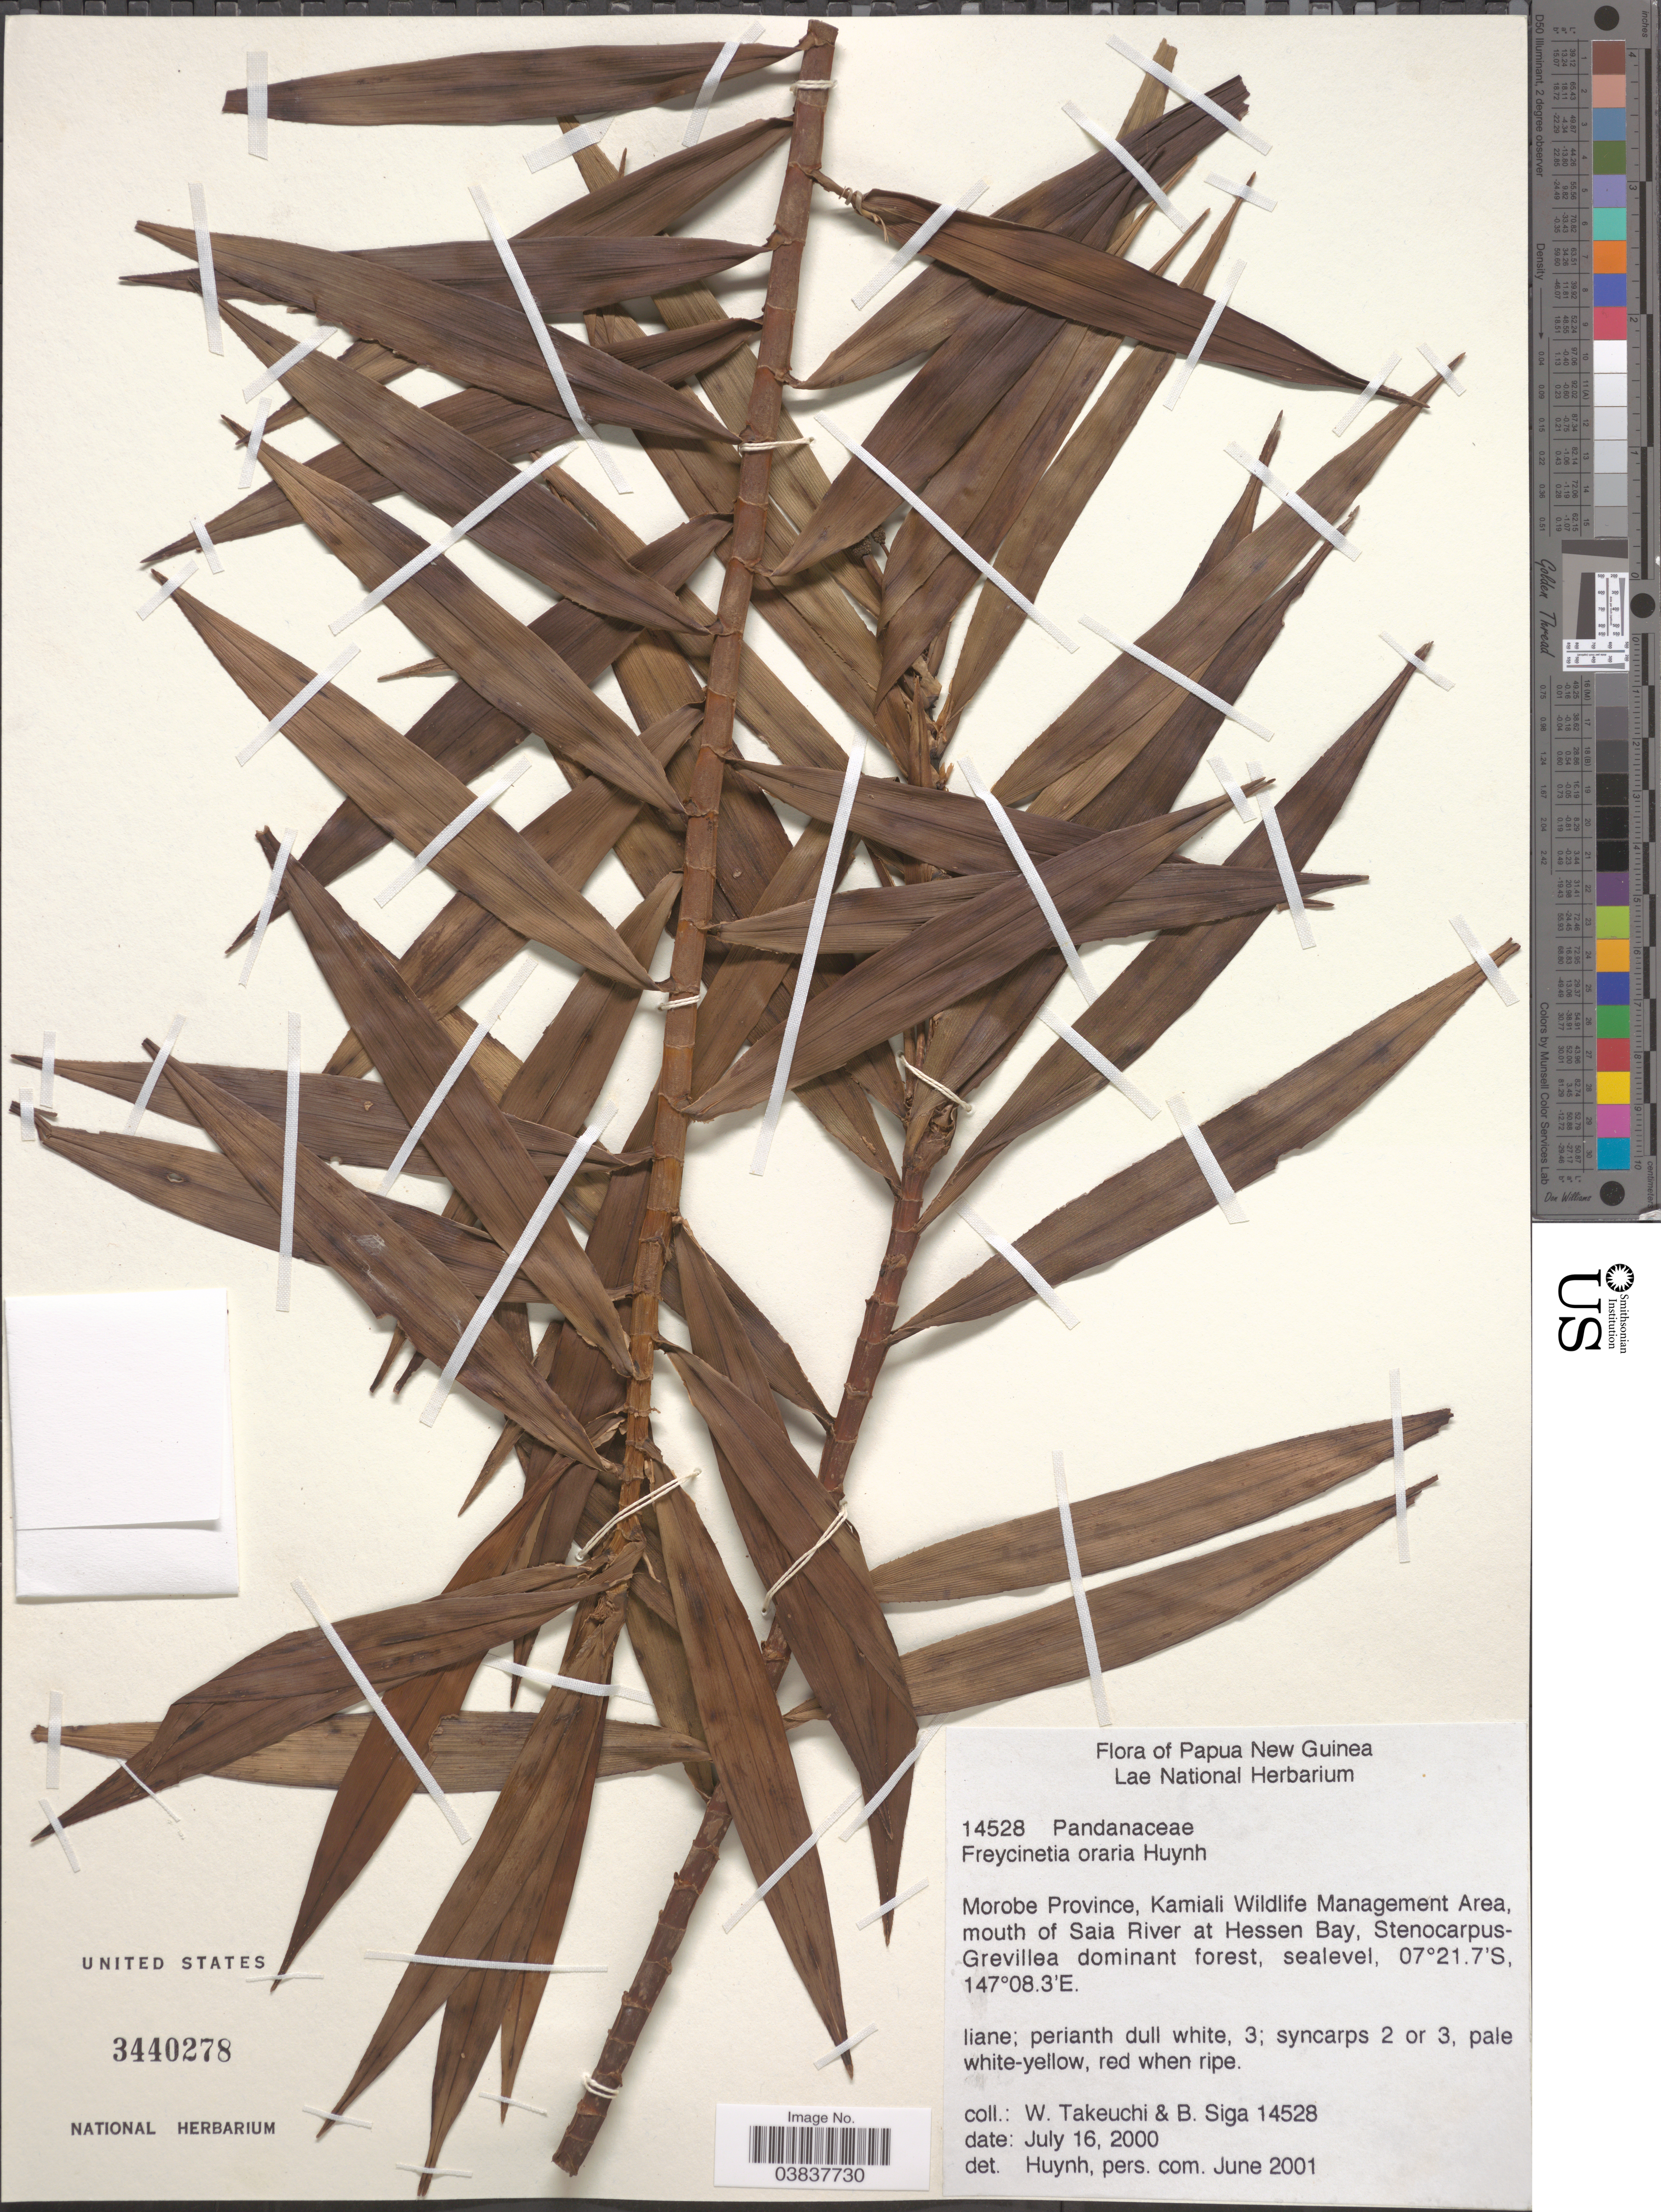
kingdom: Plantae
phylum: Tracheophyta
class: Liliopsida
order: Pandanales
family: Pandanaceae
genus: Freycinetia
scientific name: Freycinetia oraria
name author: Huynh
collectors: W. Takeuchi & B. Siga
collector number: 14528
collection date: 2000-07-16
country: Papua New Guinea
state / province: Morobe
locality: Kamiali Wildlife Management Area, mouth of Saia River at Hessen bay.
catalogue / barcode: US 3440278